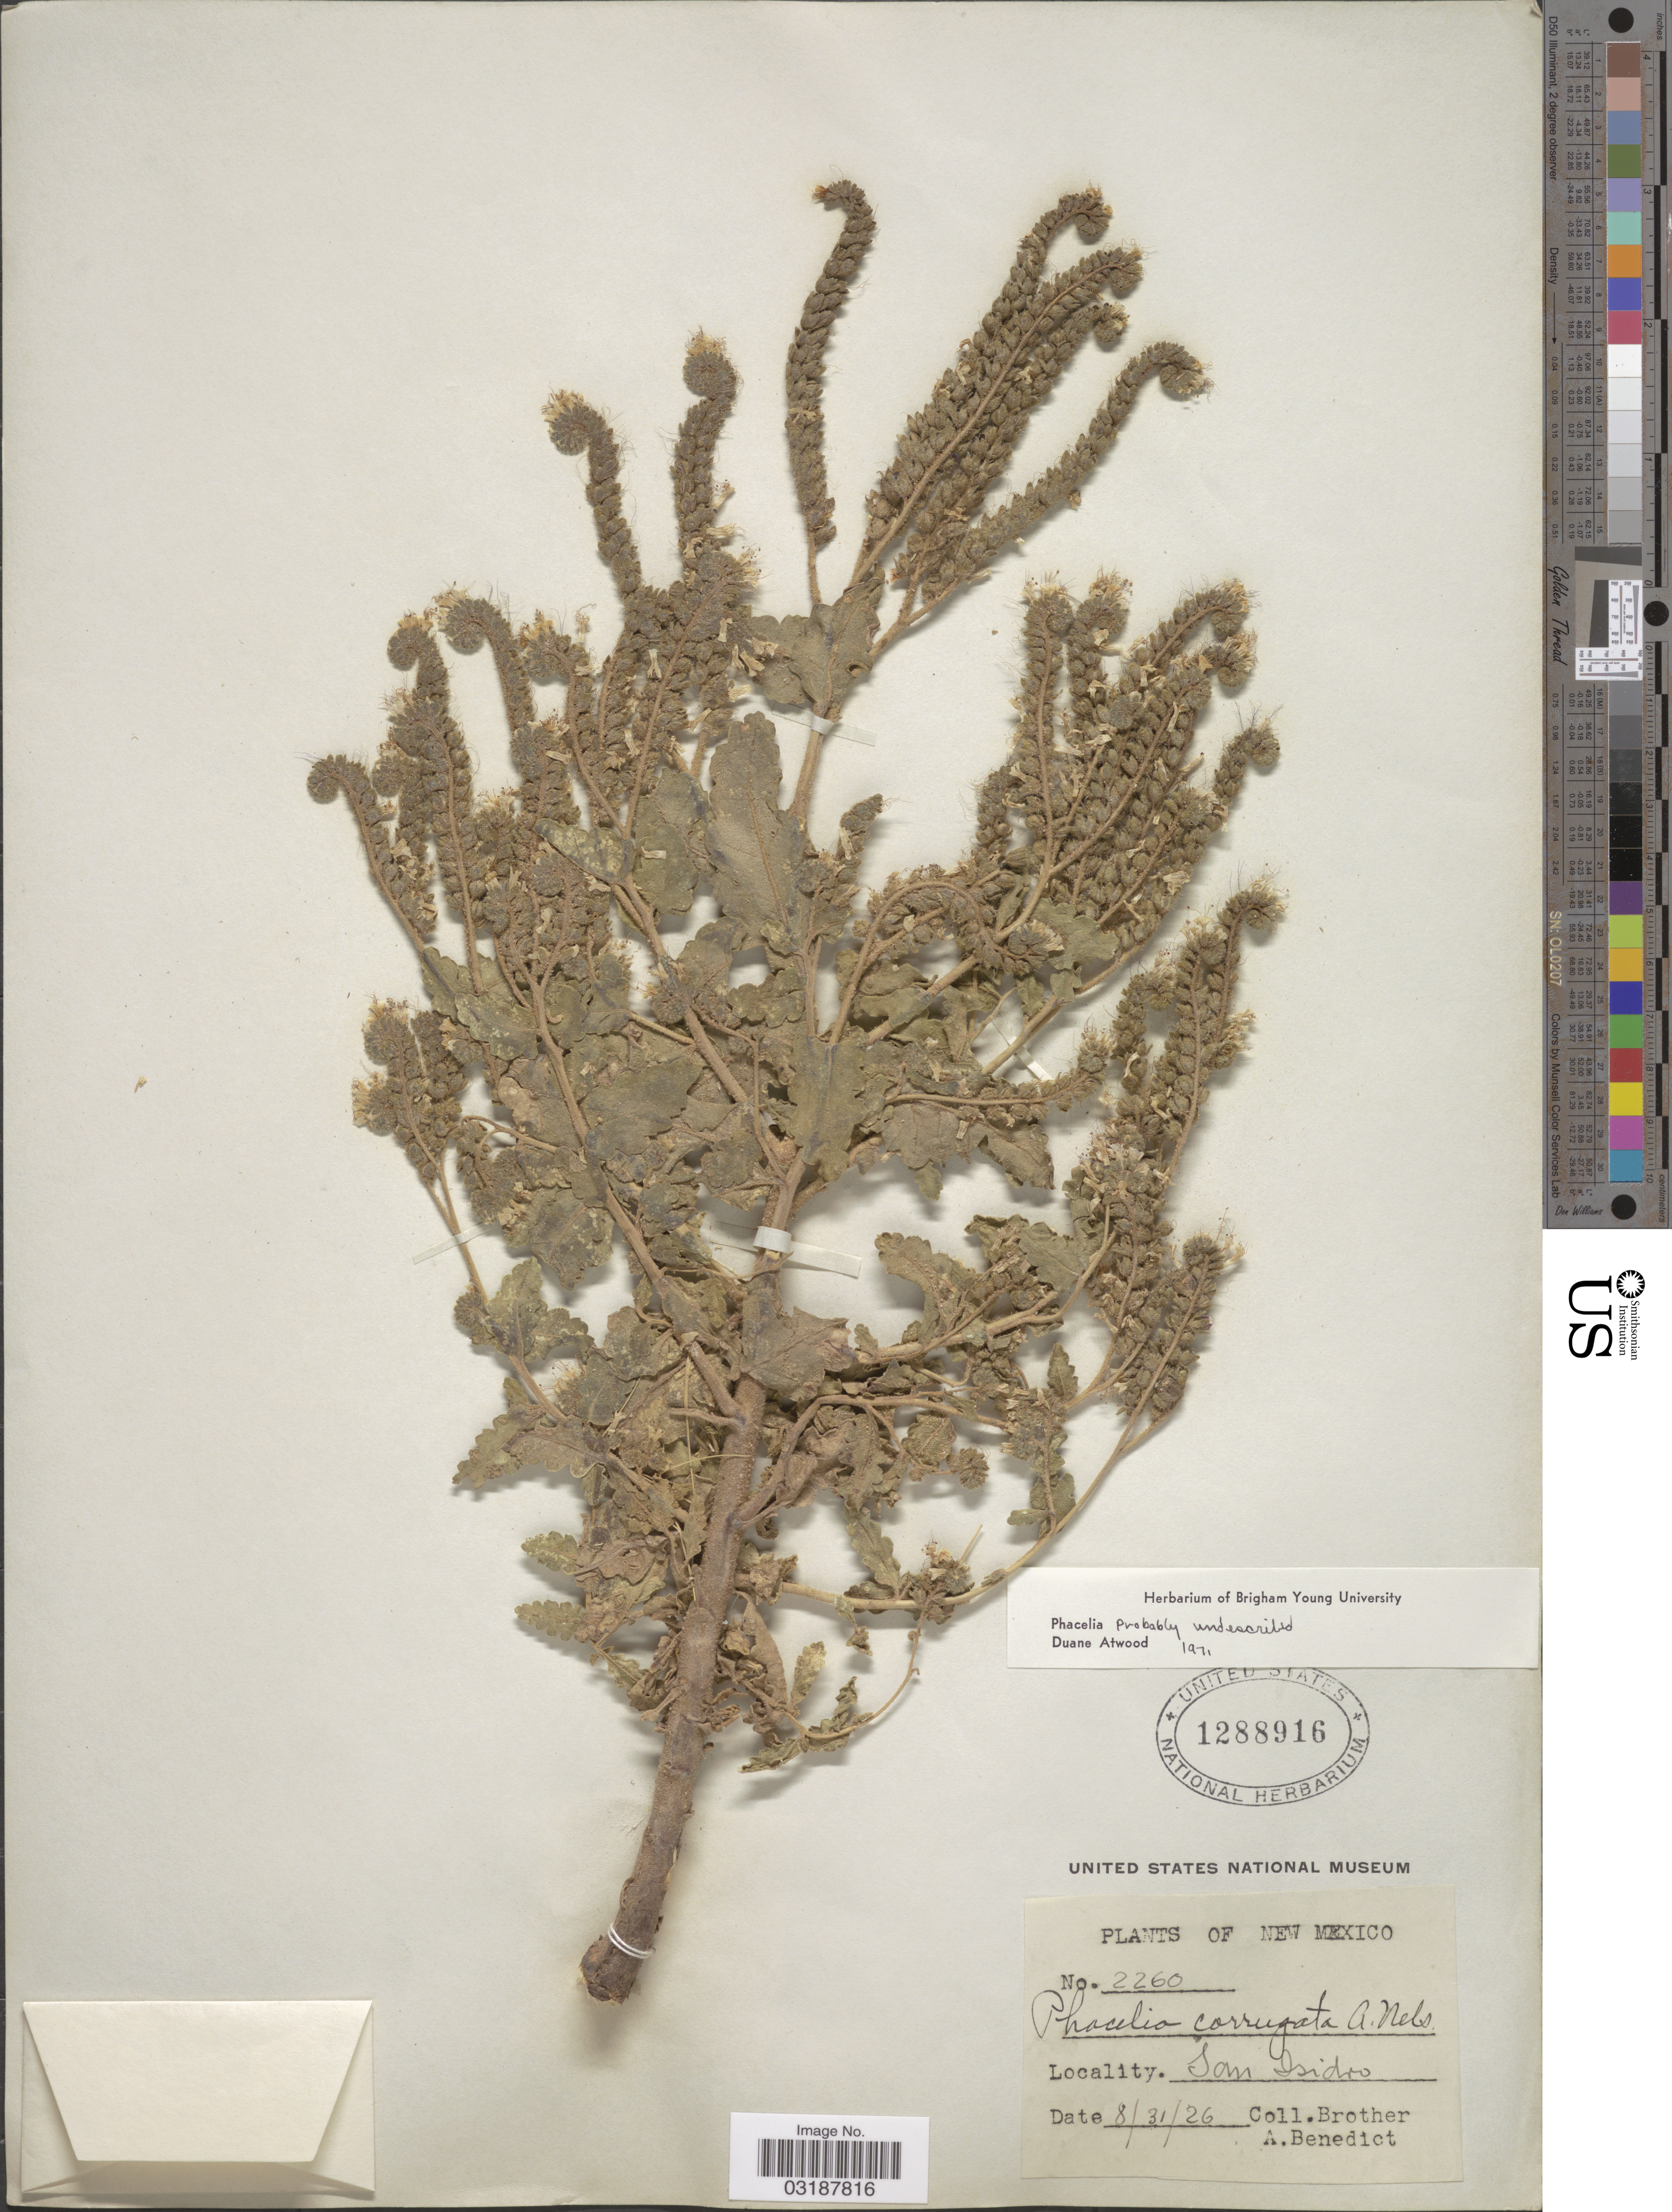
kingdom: Plantae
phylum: Tracheophyta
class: Magnoliopsida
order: Boraginales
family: Hydrophyllaceae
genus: Phacelia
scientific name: Phacelia sp.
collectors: Bro. Benedict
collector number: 2260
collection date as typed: Transcribed d/m/y: 31/8/26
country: United States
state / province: New Mexico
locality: San Isidro.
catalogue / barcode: US 1288916